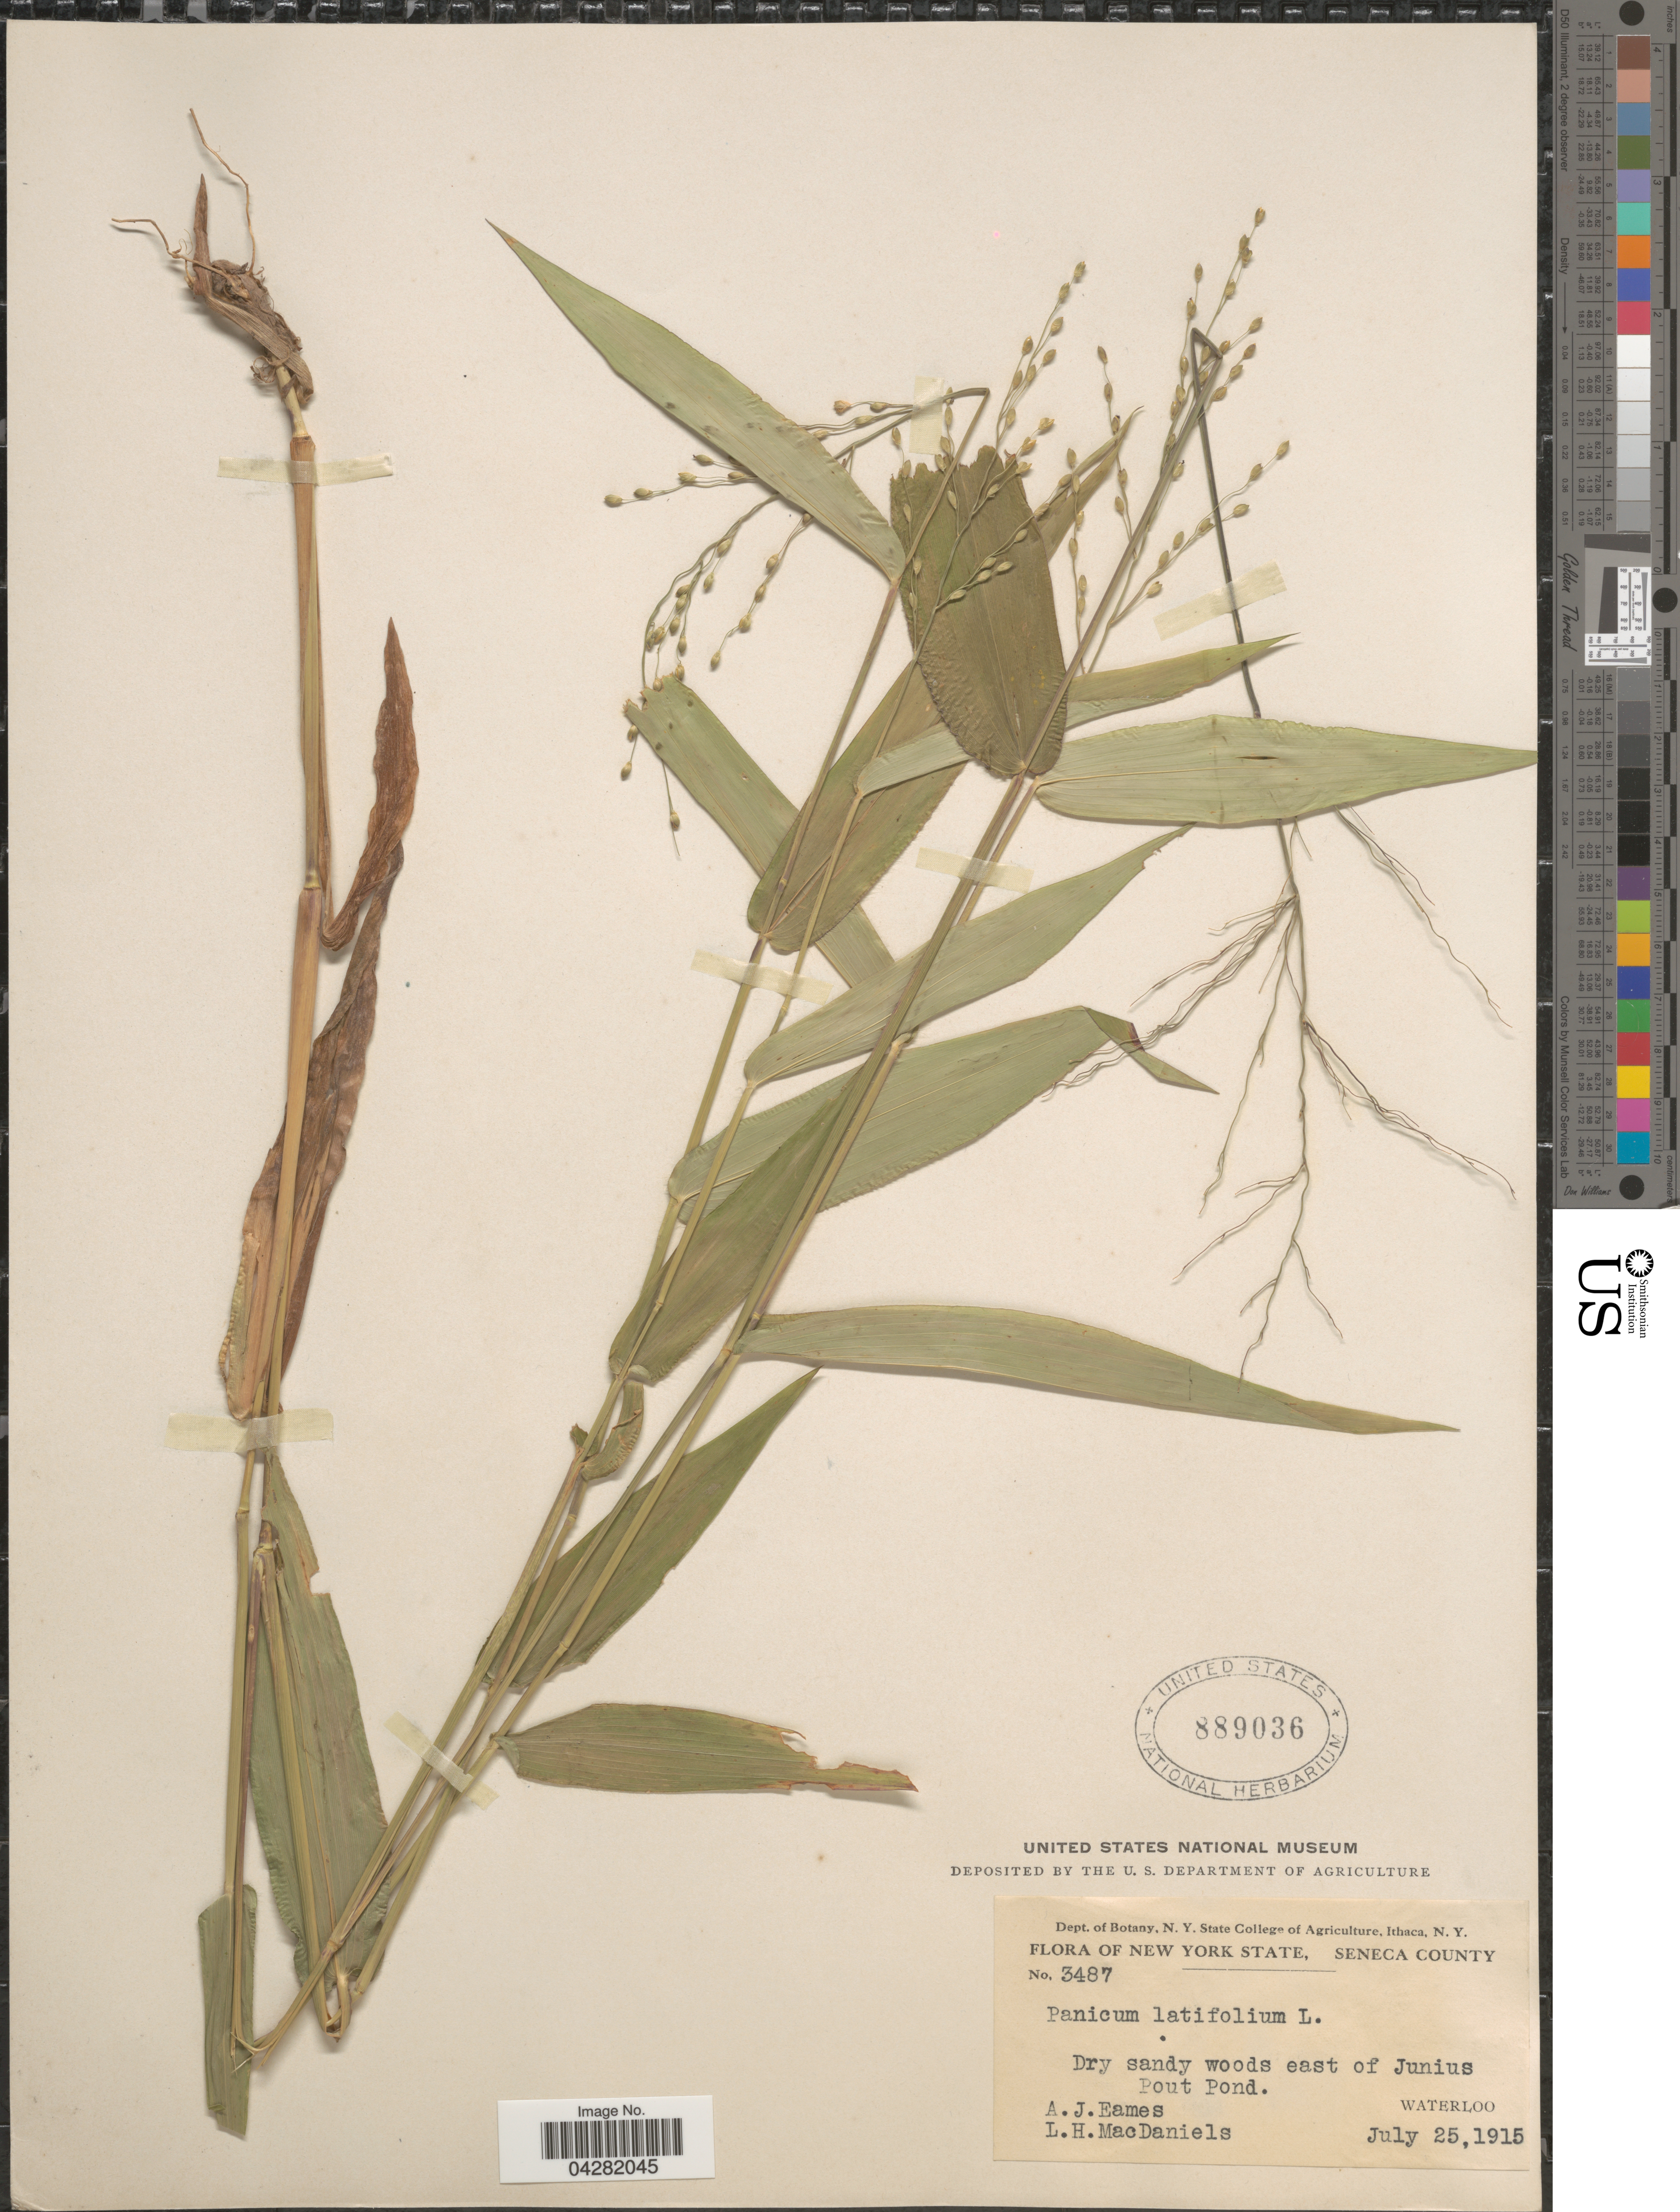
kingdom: Plantae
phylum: Tracheophyta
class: Liliopsida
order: Poales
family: Poaceae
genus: Dichanthelium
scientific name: Dichanthelium latifolium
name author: (L.) Harvill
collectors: A. J. Eames & L. H. MacDaniels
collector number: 3487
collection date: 1915-07-25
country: United States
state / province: New York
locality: Seneca County. East of Junius Pout Pond. Waterloo.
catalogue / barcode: US 889036